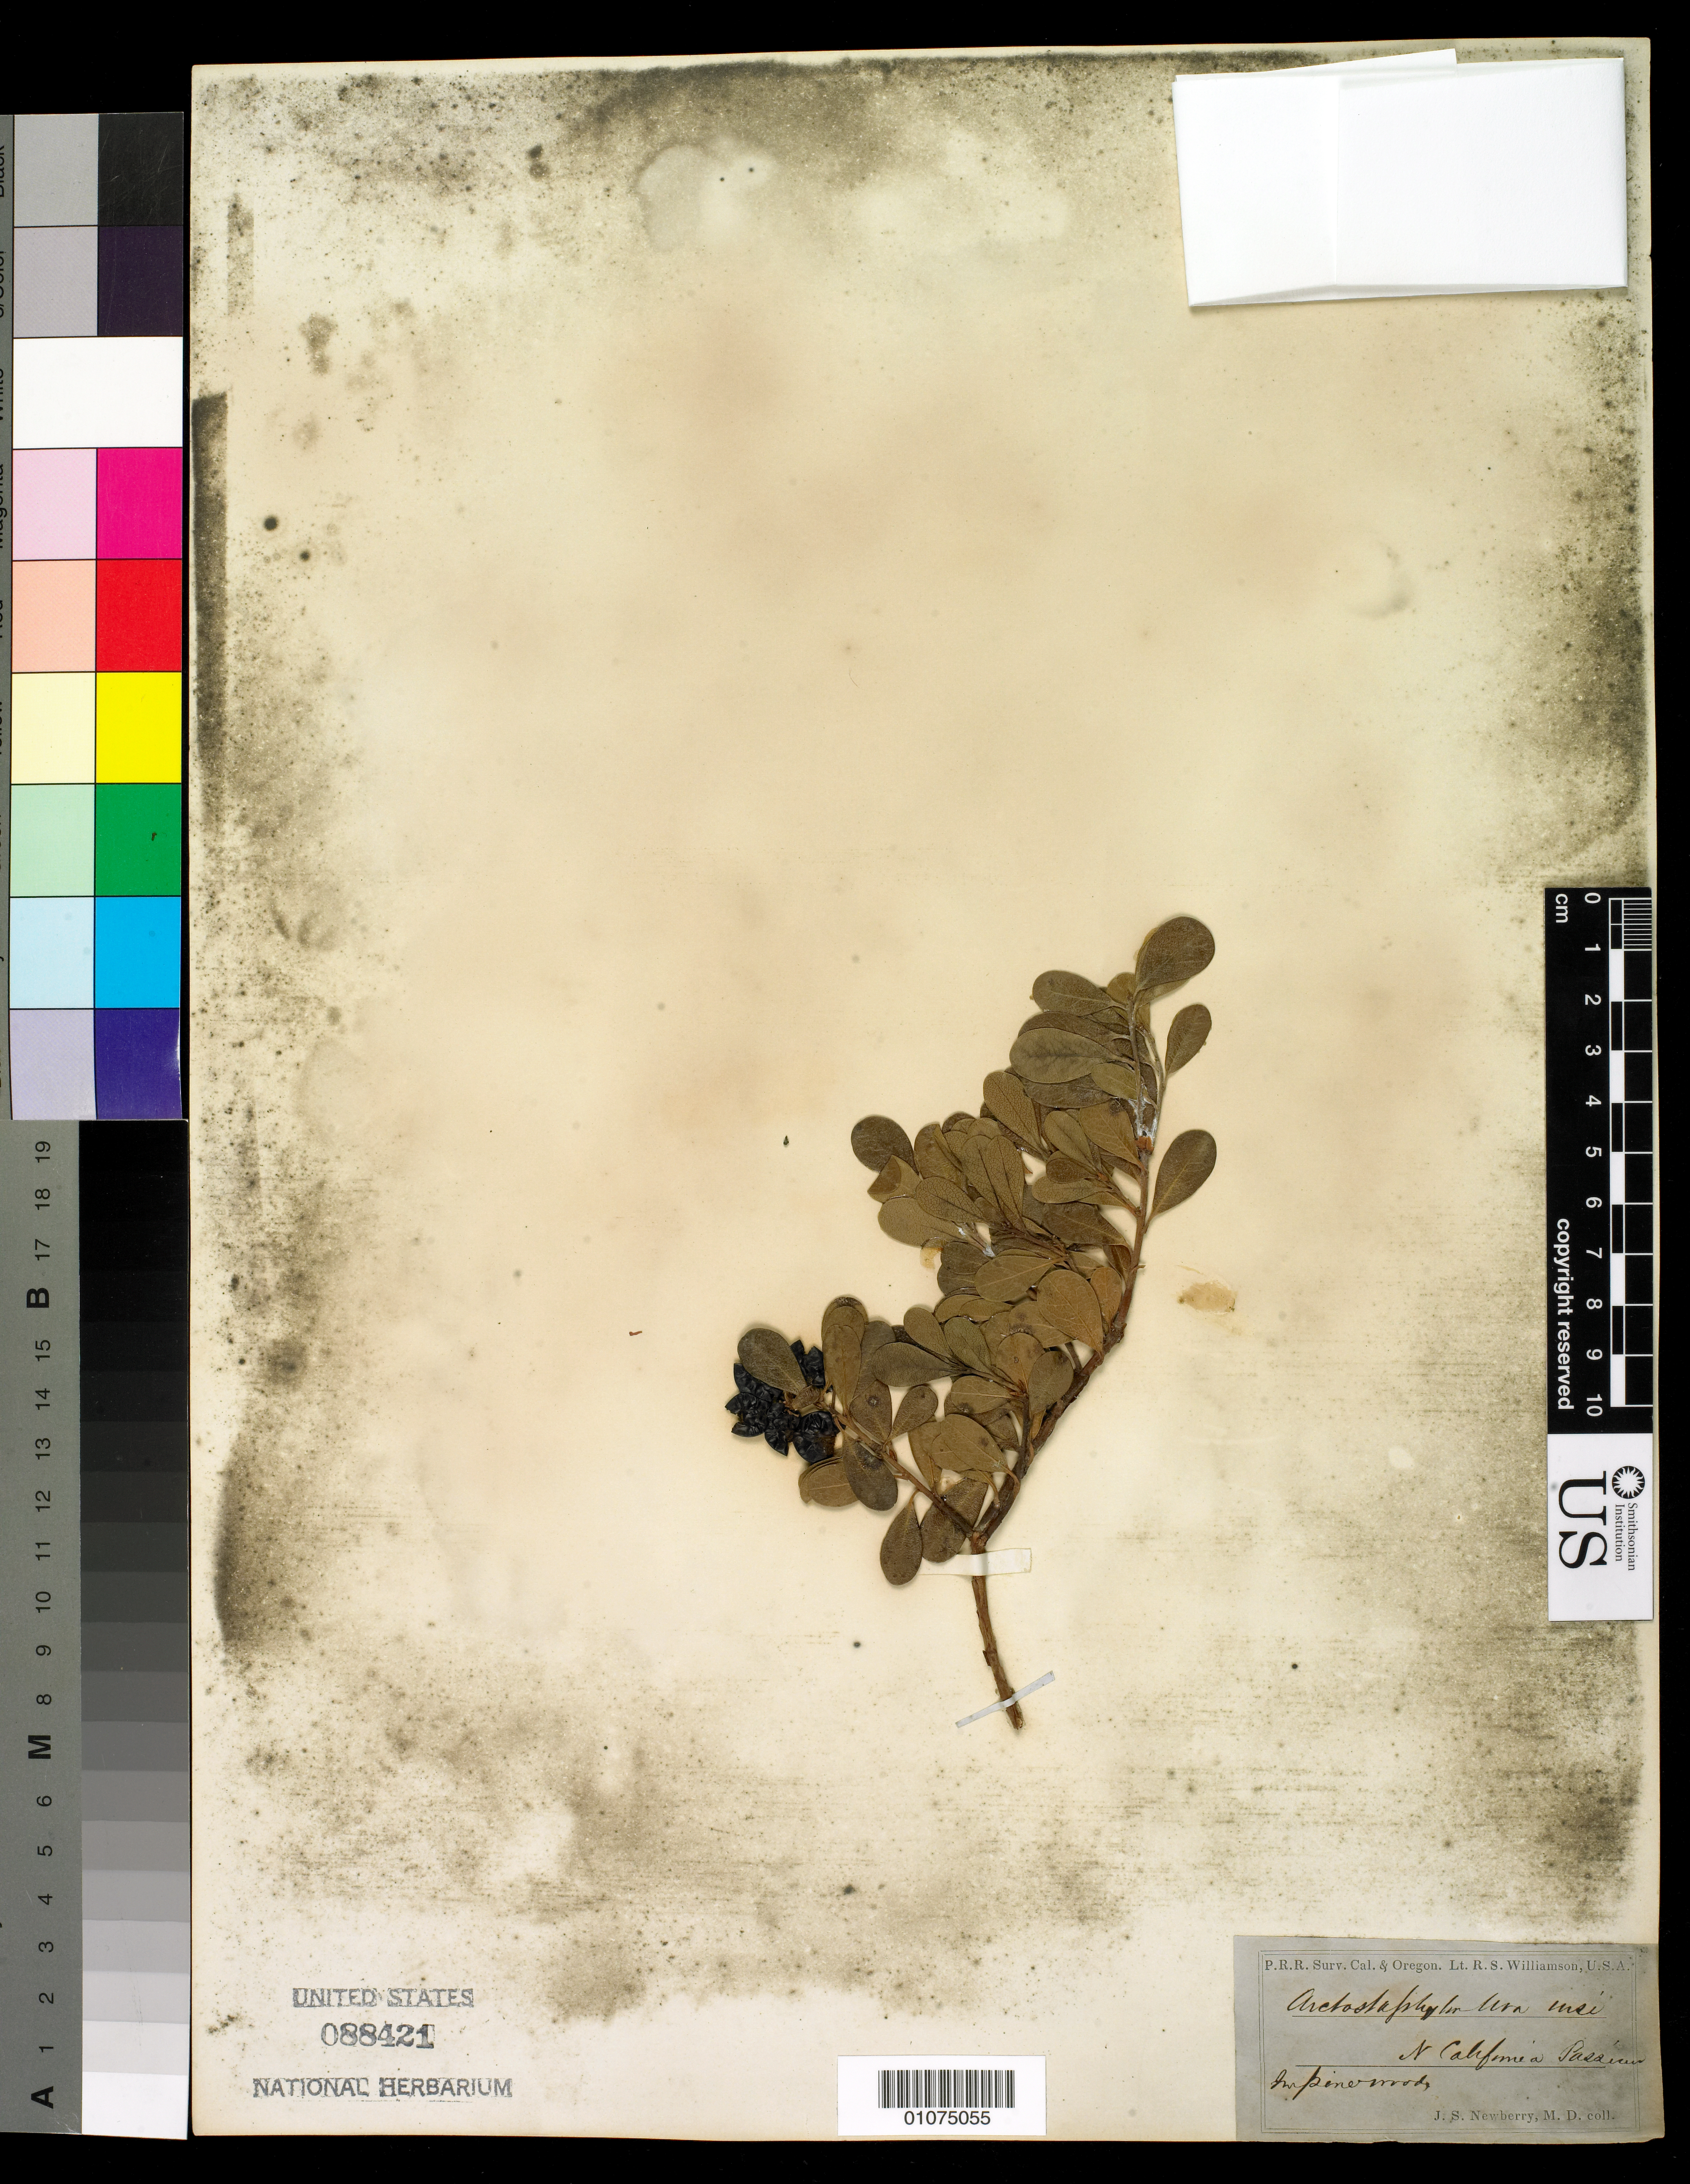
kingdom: Plantae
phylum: Tracheophyta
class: Magnoliopsida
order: Ericales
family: Ericaceae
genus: Arctostaphylos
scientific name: Arctostaphylos uva-ursi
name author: (L.) Spreng.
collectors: J. S. Newberry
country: United States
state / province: California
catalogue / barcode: US 88421